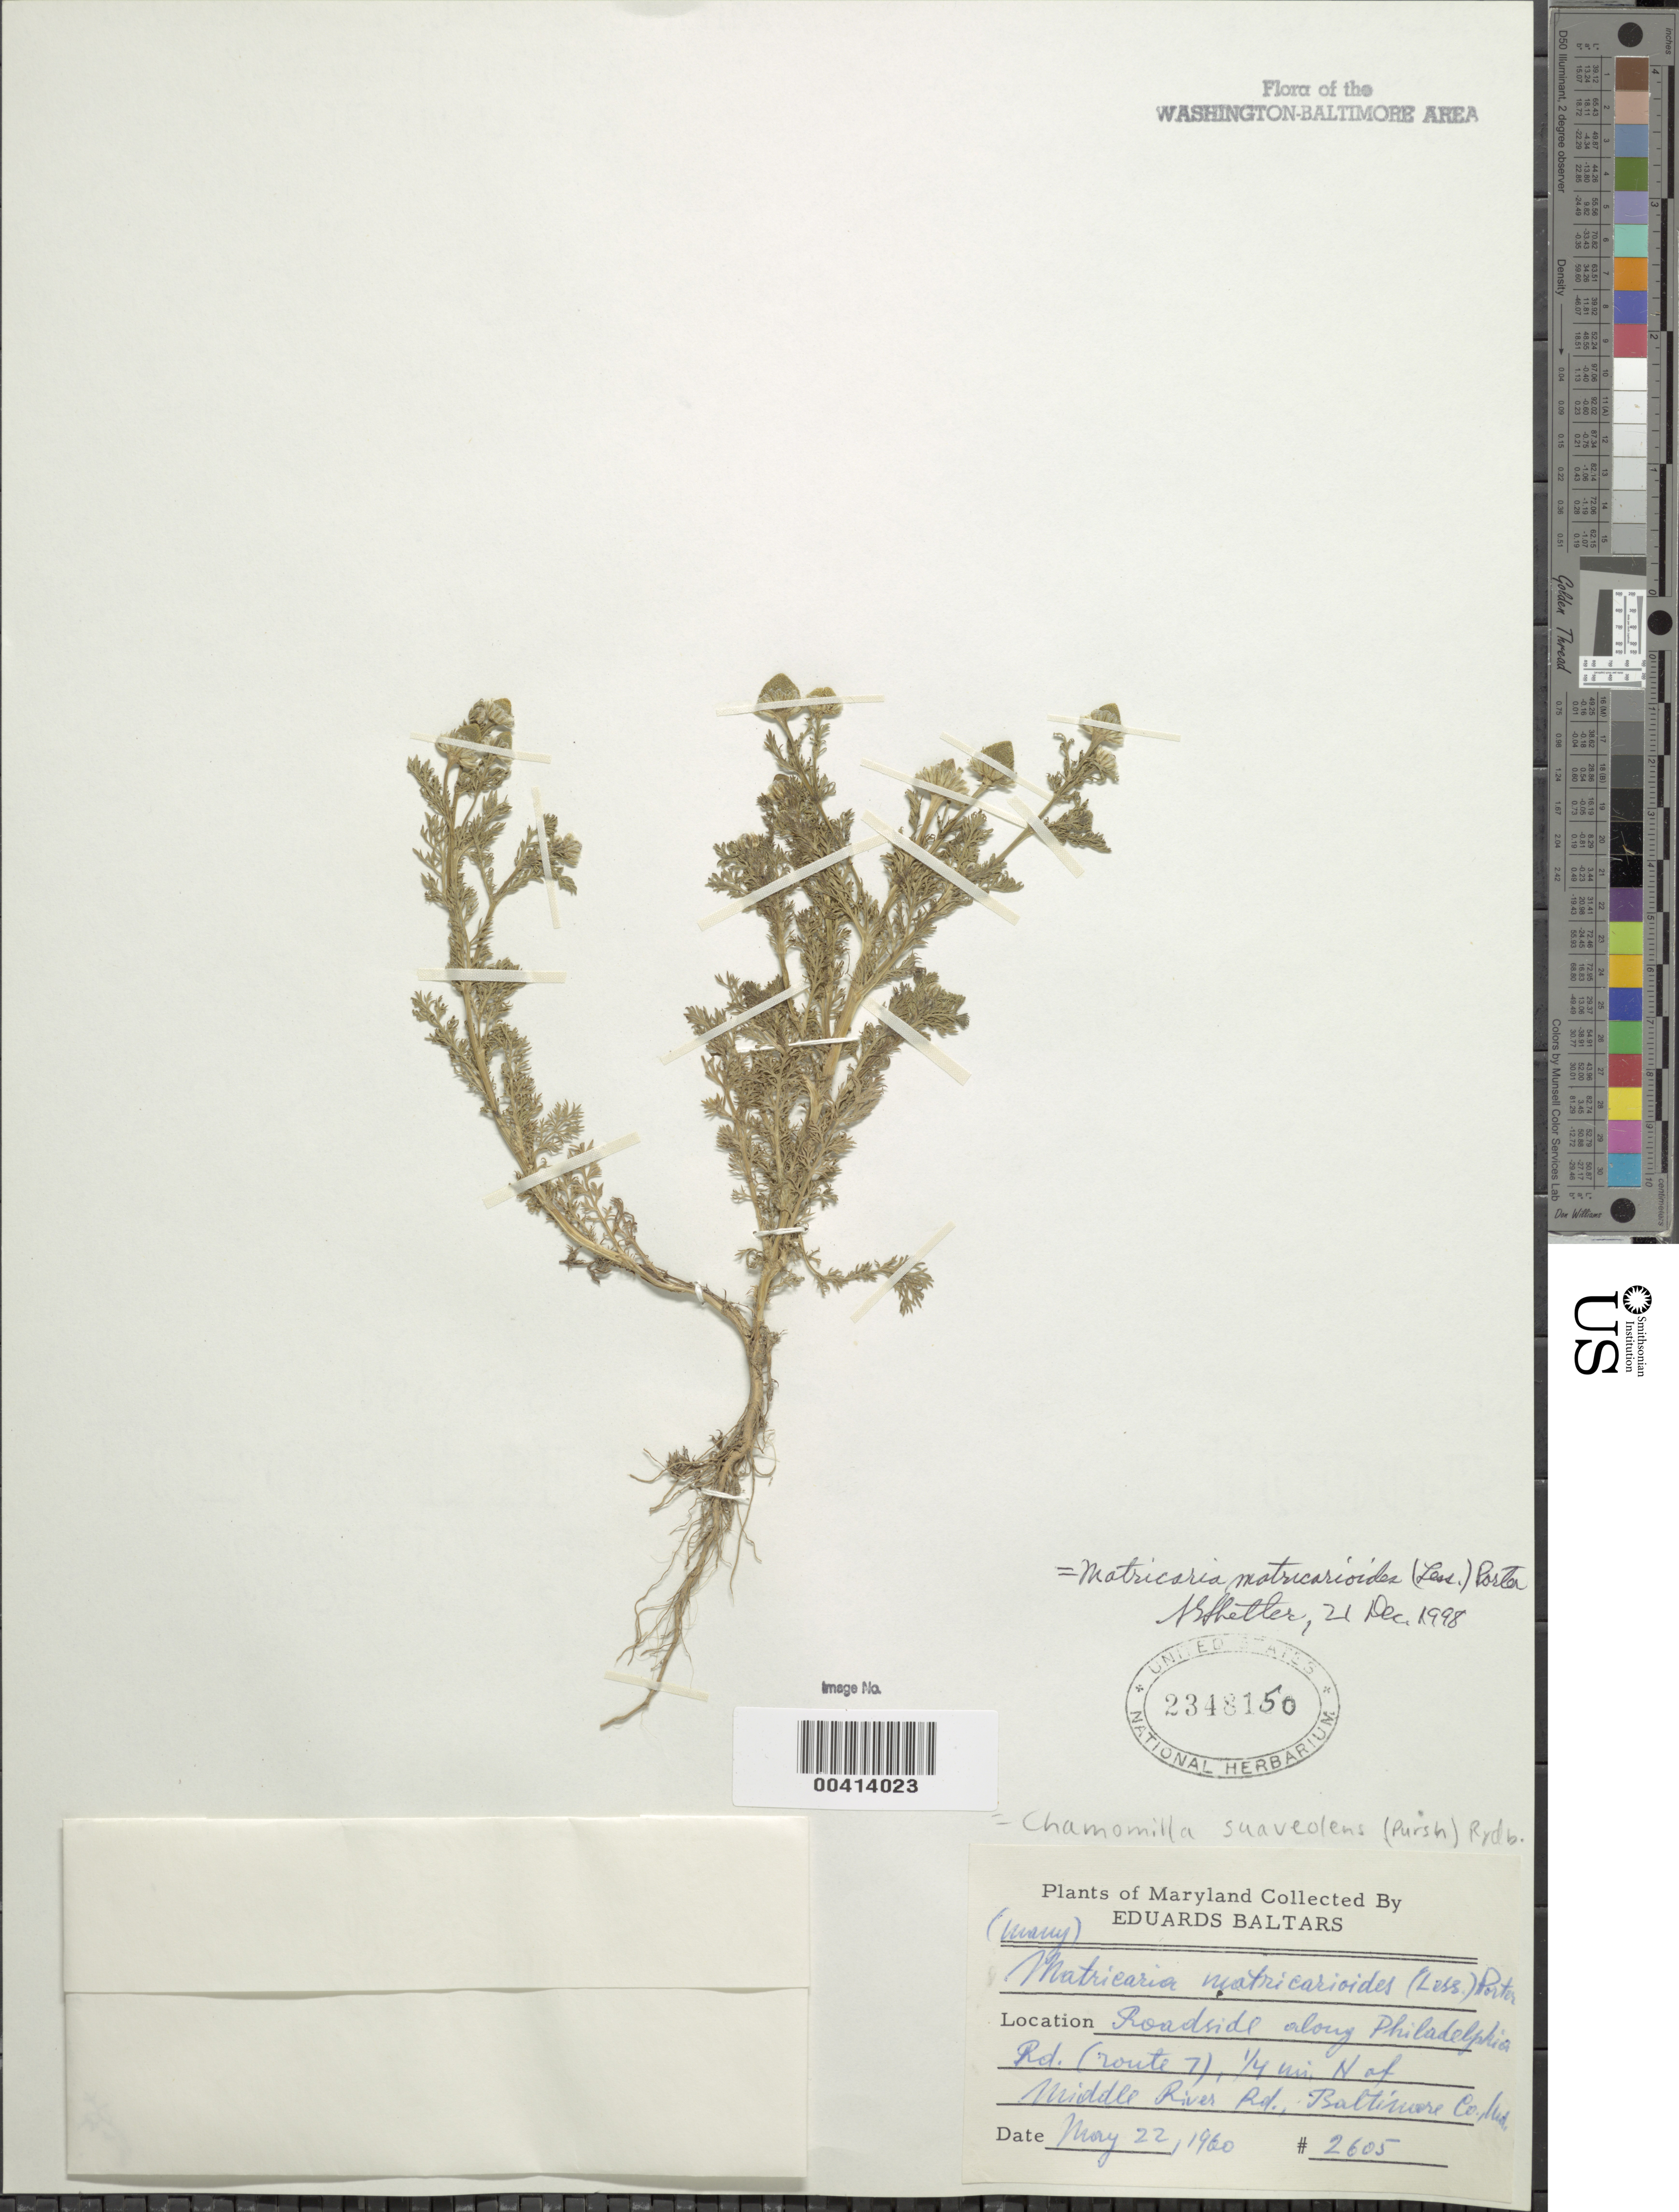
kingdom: Plantae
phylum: Tracheophyta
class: Magnoliopsida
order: Asterales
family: Asteraceae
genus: Matricaria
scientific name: Matricaria discoidea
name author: DC.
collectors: E. Baltars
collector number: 2605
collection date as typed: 22 May 1960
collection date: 1960-05-22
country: United States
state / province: Maryland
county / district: Baltimore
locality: Middle River Road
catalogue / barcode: US 2348150